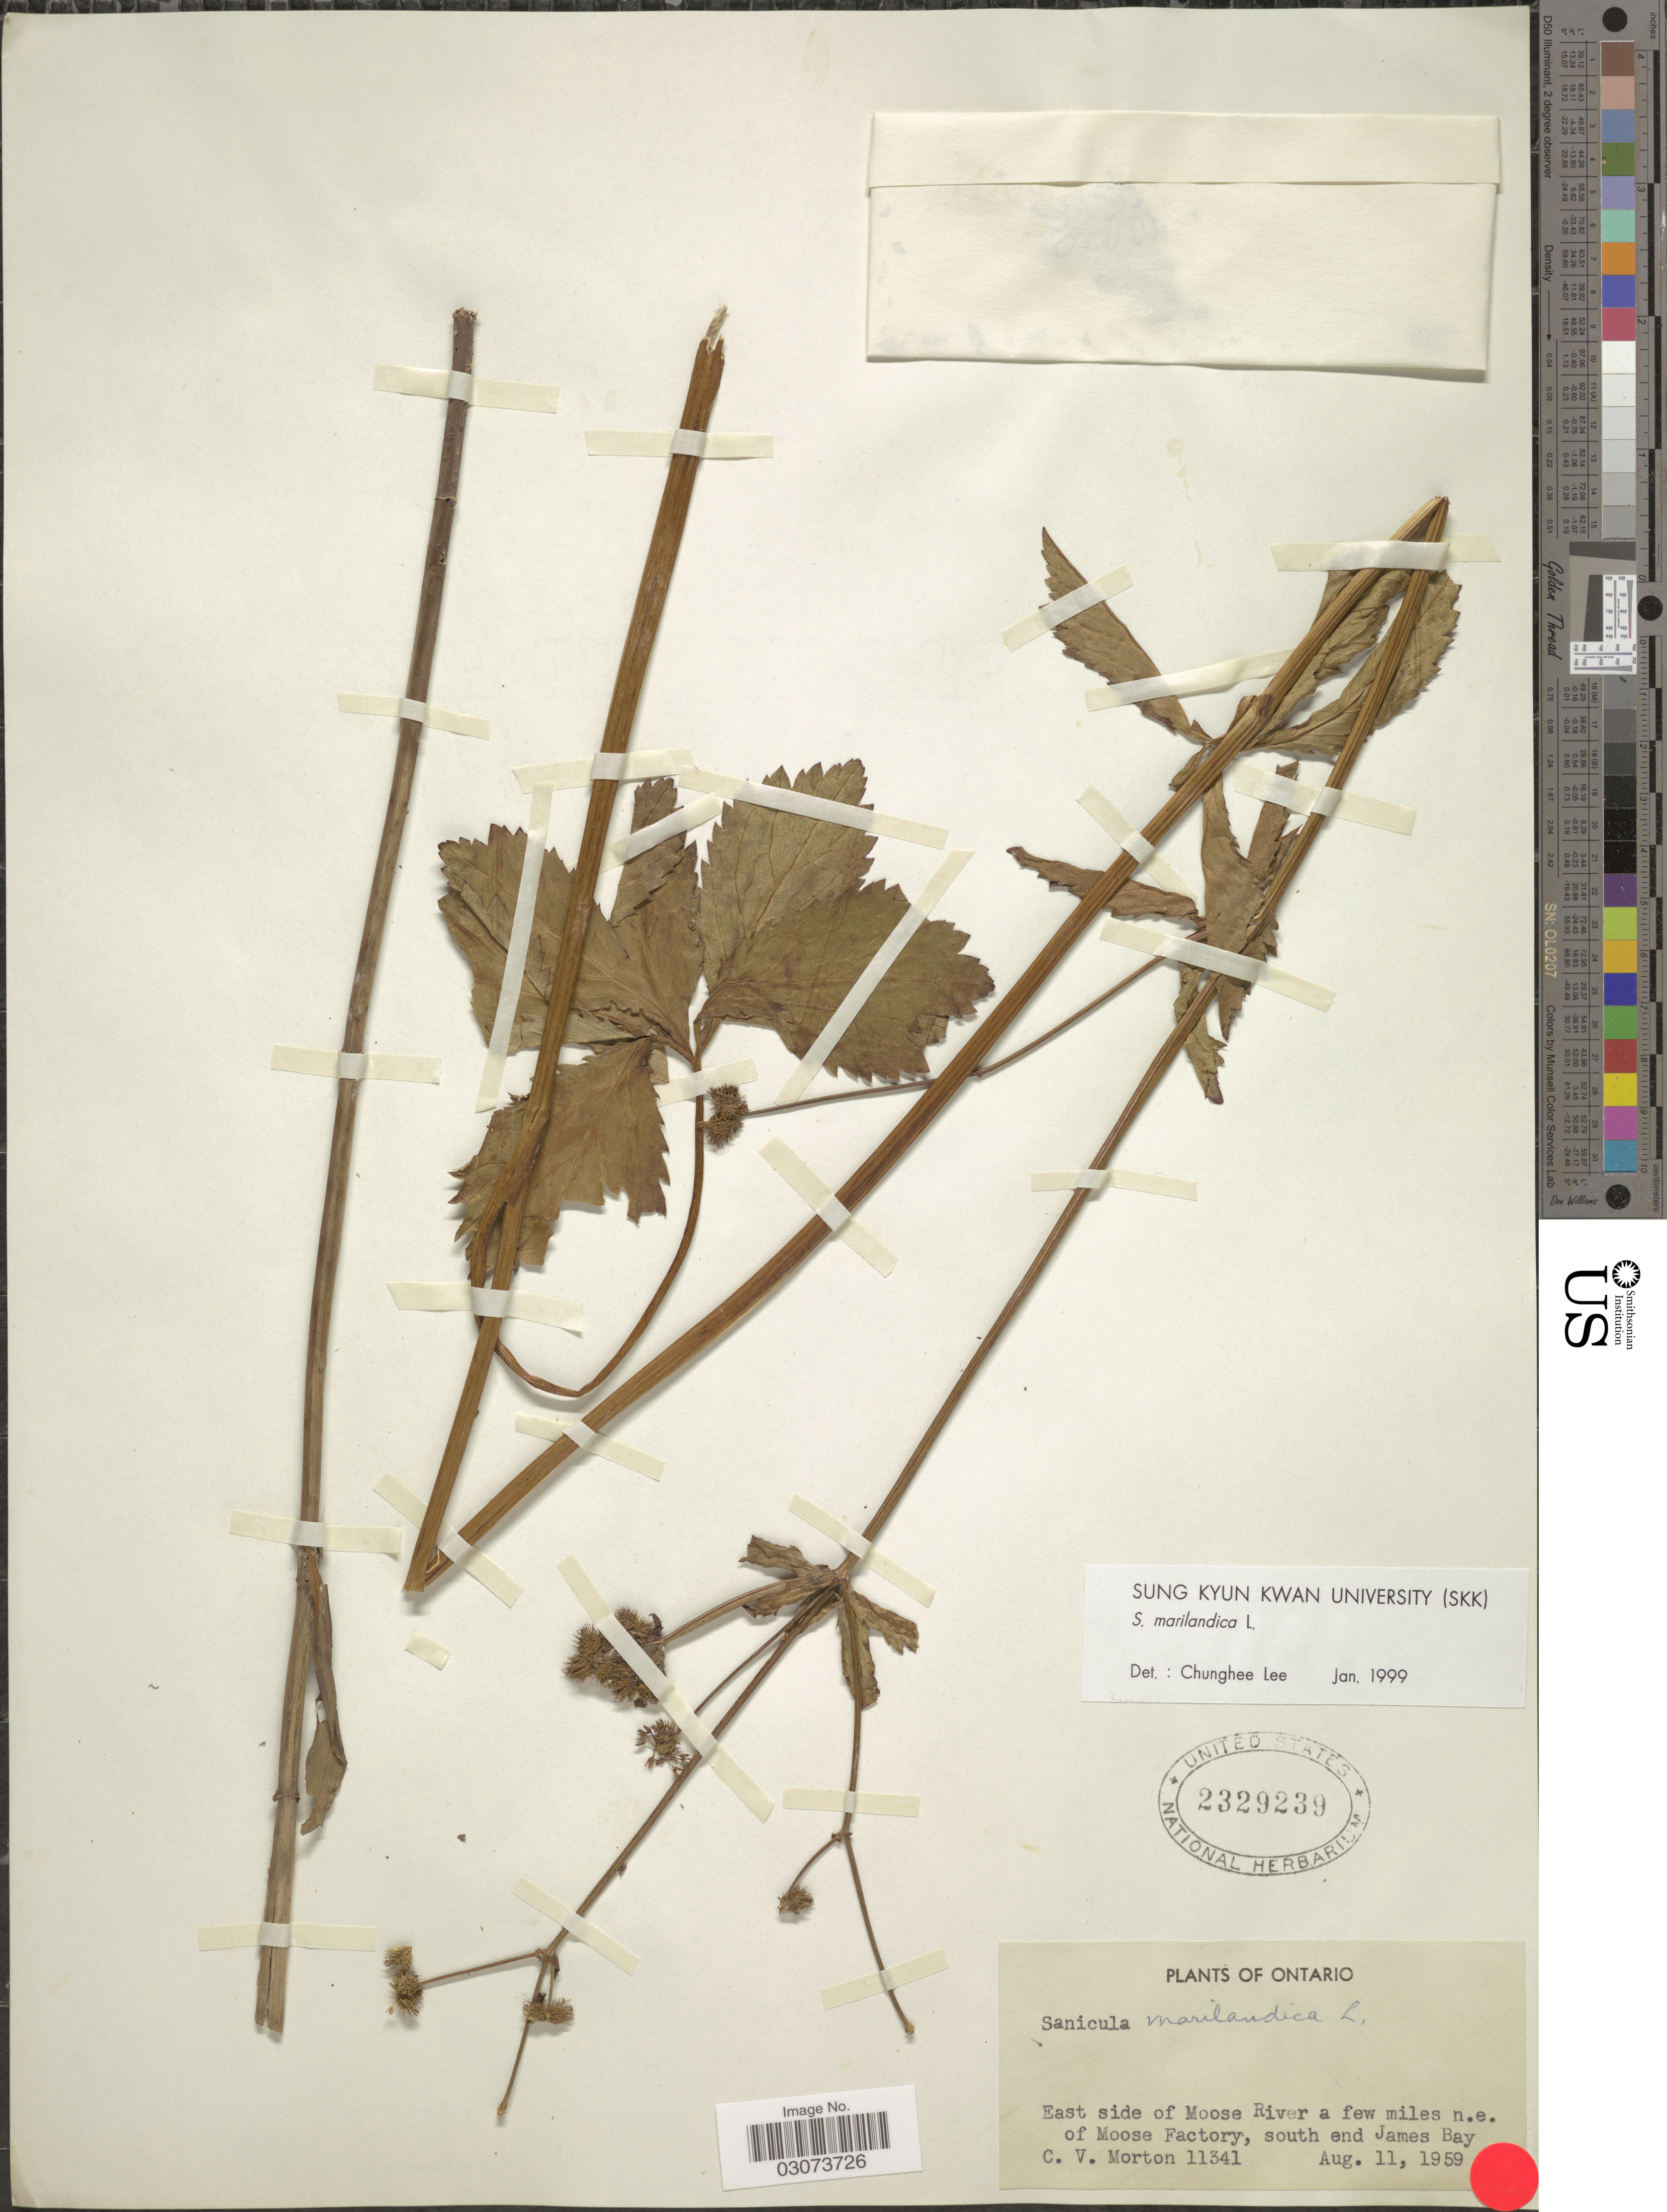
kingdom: Plantae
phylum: Tracheophyta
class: Magnoliopsida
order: Apiales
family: Apiaceae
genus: Sanicula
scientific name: Sanicula marilandica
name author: L.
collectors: C. V. Morton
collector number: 11341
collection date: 1959-08-11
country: Canada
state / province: Ontario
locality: East side of Moose River a few miles n.e. of Moose Factory, south end of James Bay.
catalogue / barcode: US 2329239